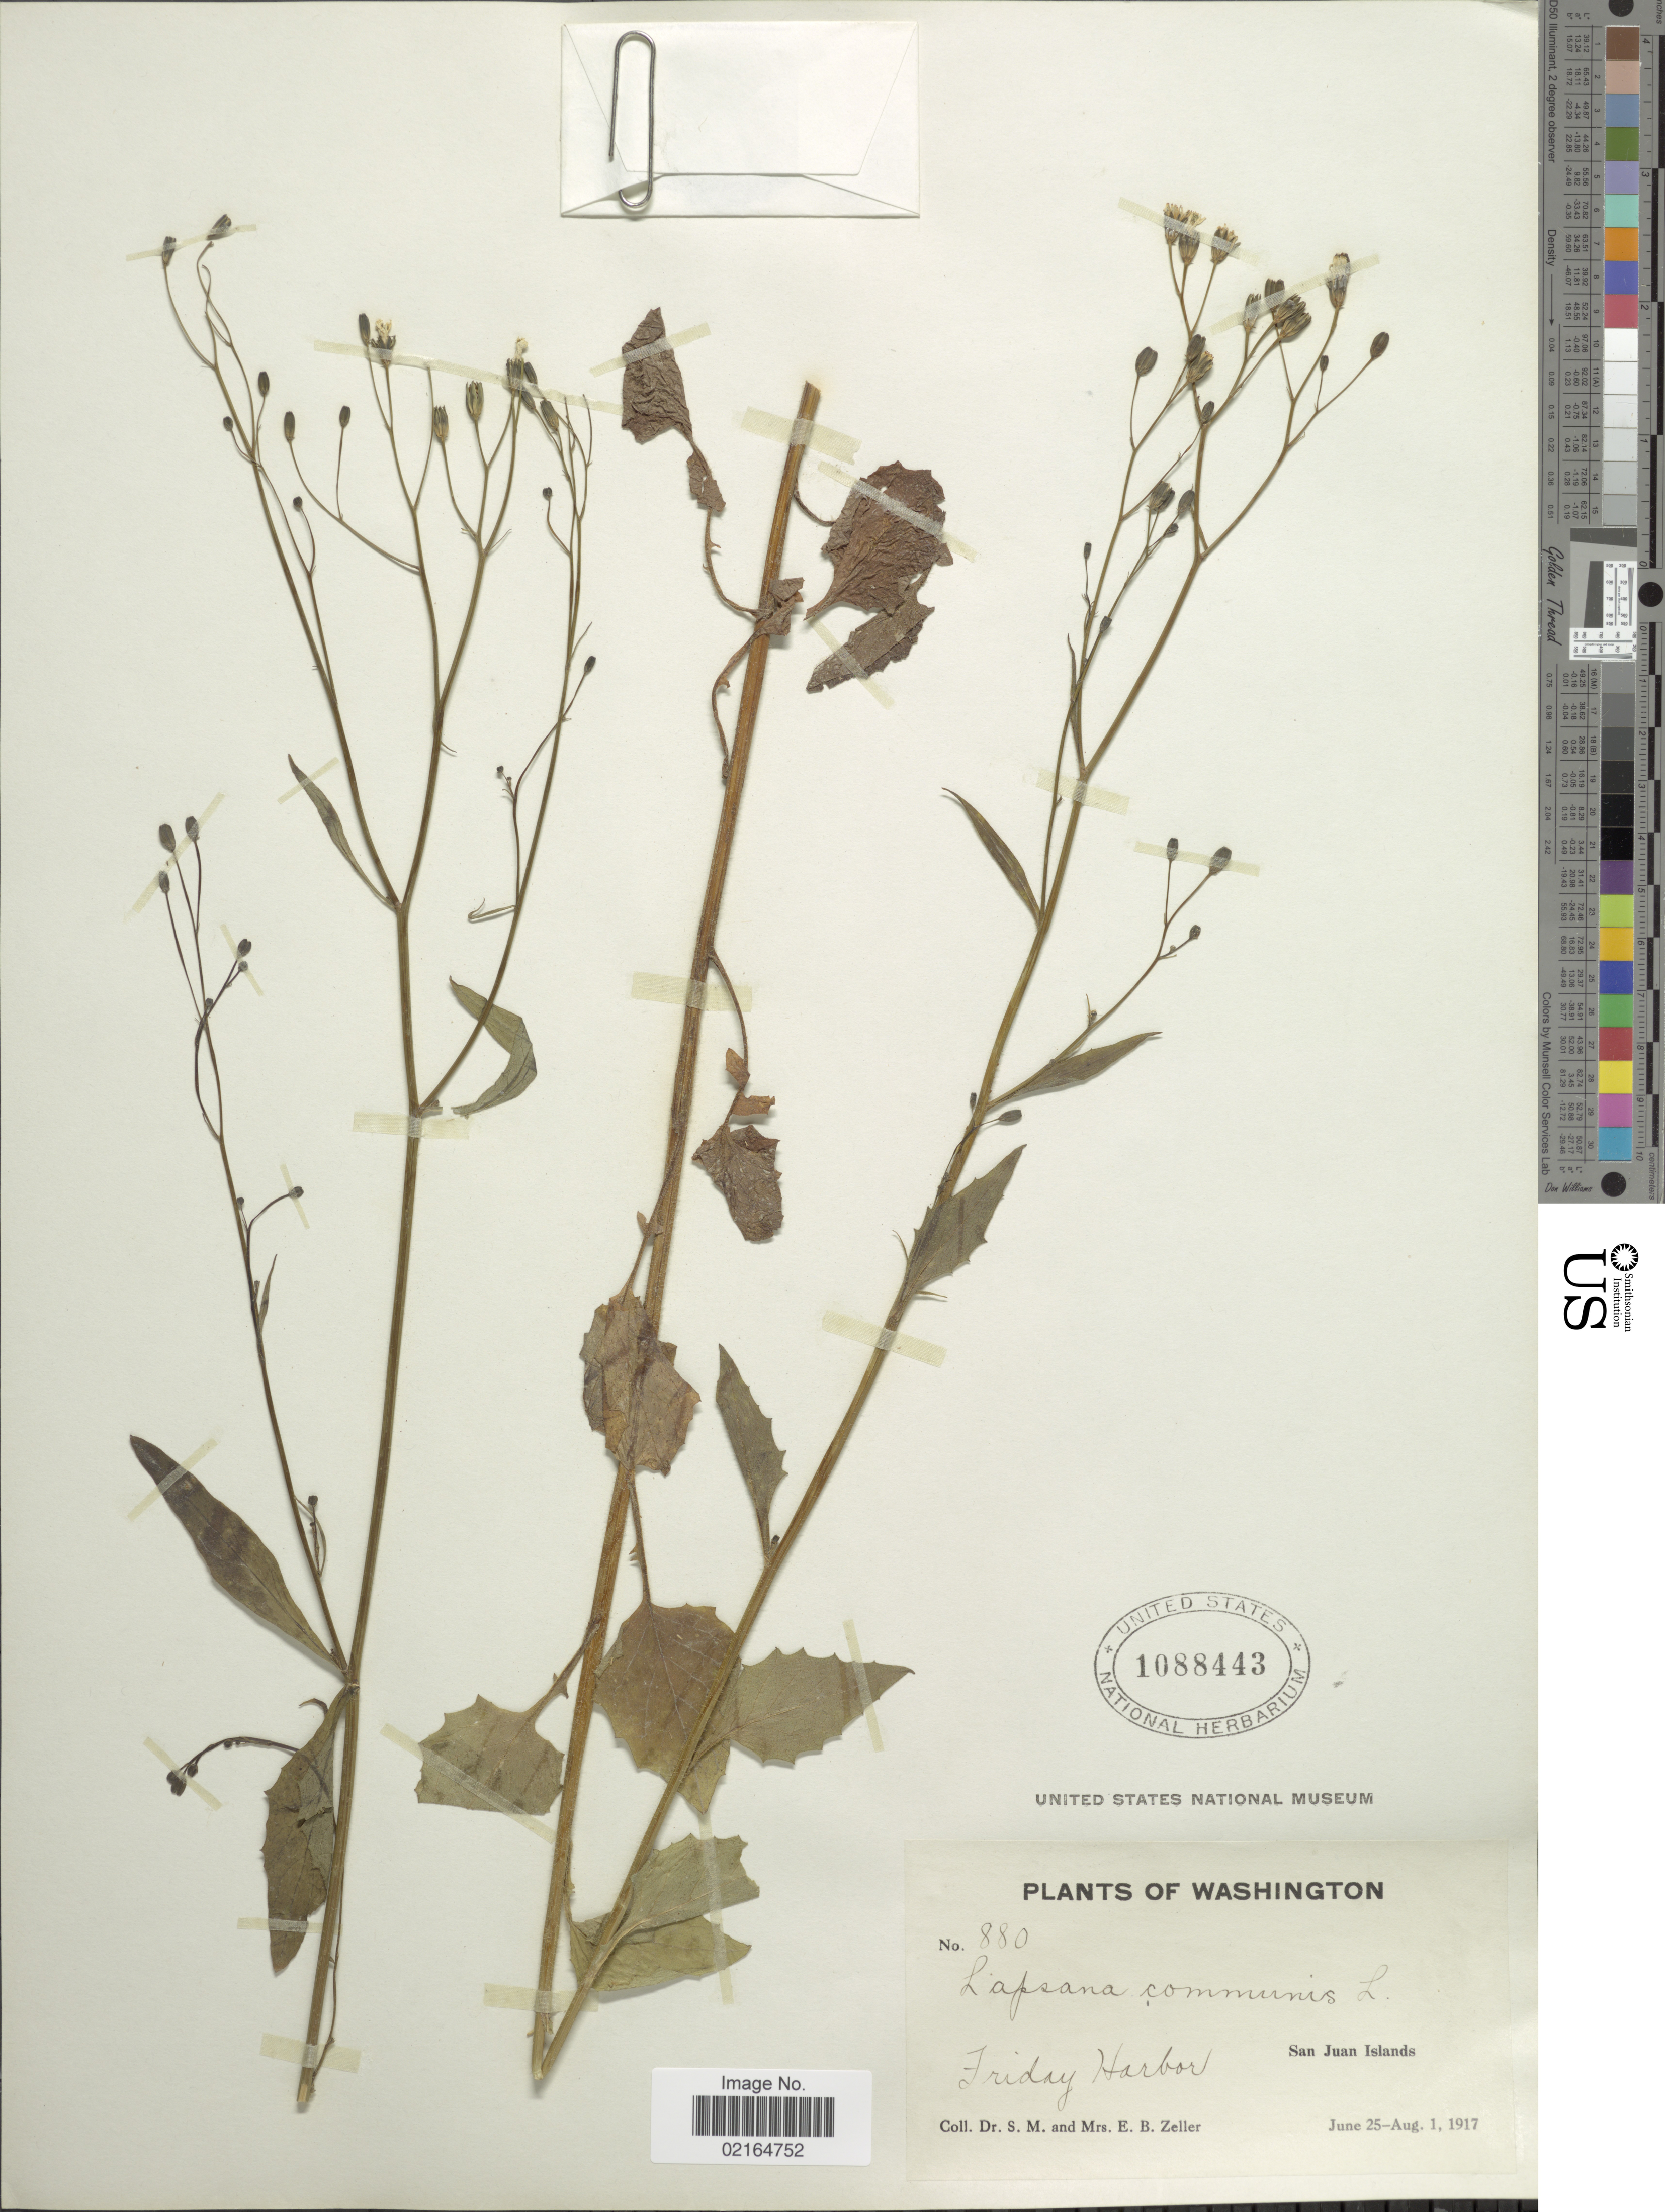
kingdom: Plantae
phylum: Tracheophyta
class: Magnoliopsida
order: Asterales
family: Asteraceae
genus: Lapsana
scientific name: Lapsana communis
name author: L.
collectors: S. Zeller & E. Zeller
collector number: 880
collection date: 1917-06-25/1917-08-01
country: United States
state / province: Washington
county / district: San Juan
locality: Friday Harbour, San Juan Islands.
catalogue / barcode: US 1088443